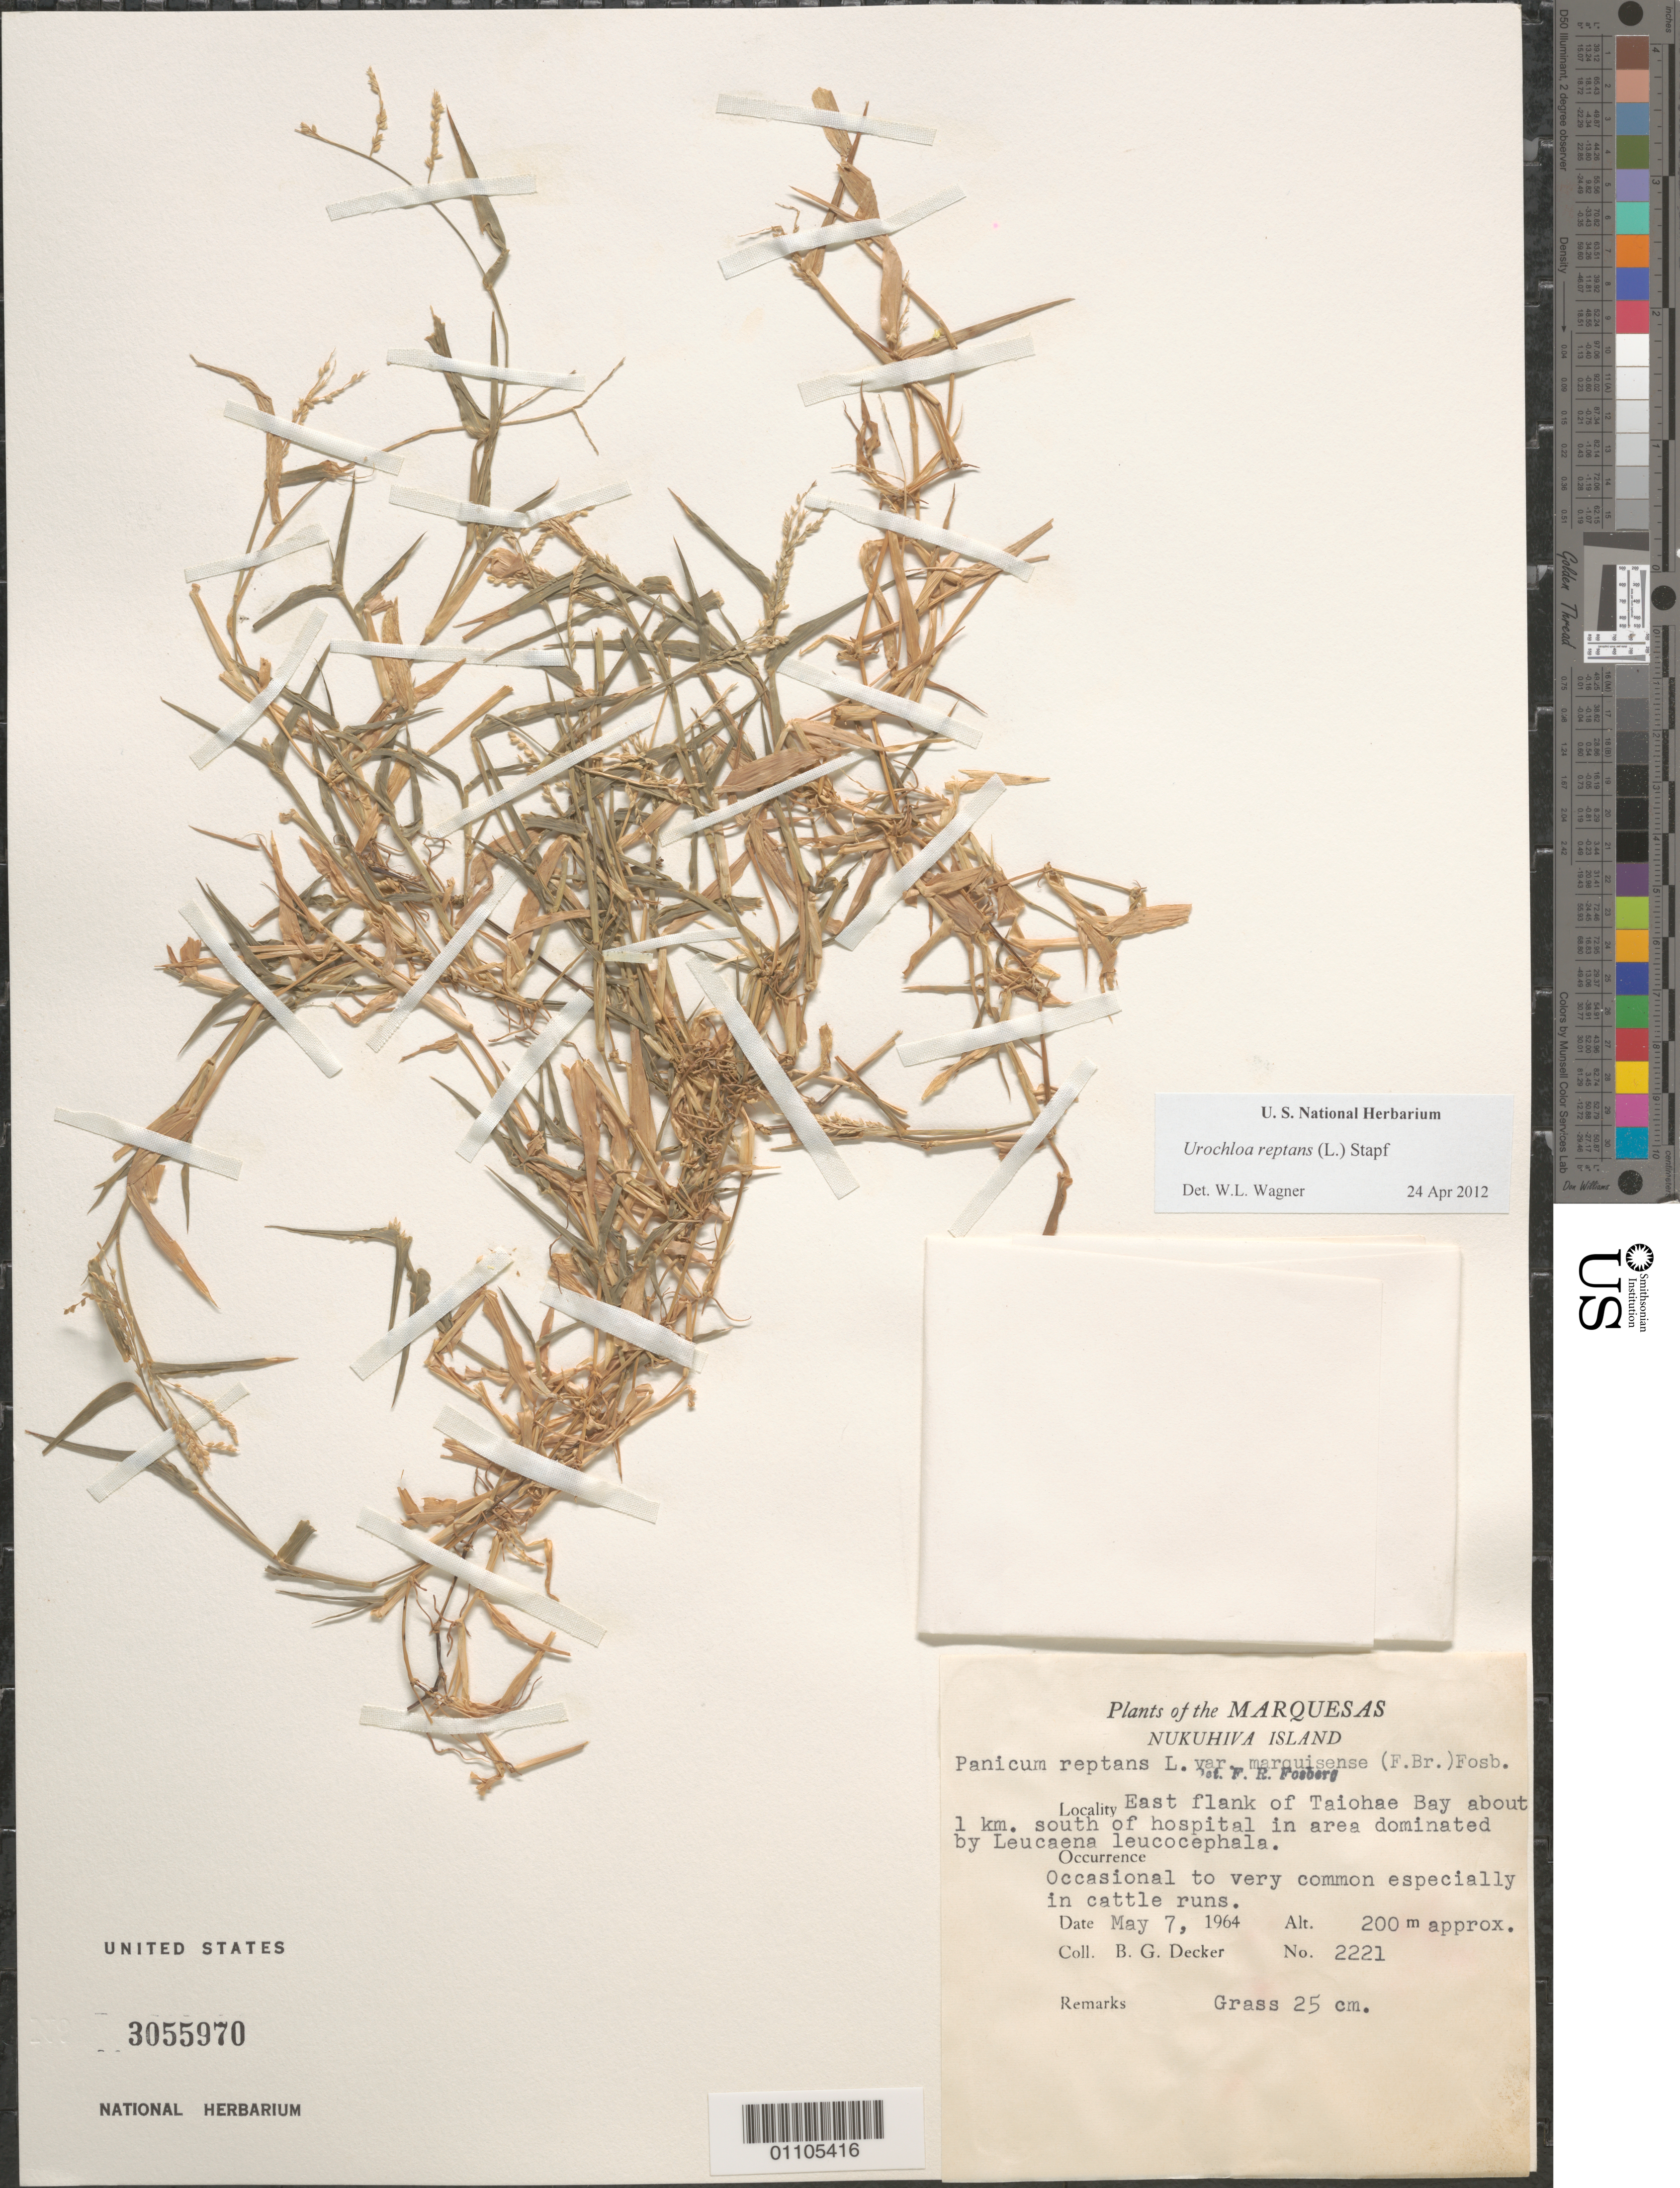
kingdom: Plantae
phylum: Tracheophyta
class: Liliopsida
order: Poales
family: Poaceae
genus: Urochloa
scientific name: Urochloa reptans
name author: (L.) Stapf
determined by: Wagner, W. L., (BOT), Smithsonian Institution - National Museum of Natural History (UNITED STATES)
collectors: B. G. Decker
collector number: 2221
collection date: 1964-05-07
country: French Polynesia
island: Nuku Hiva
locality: E flank of Taiohae Bay, 1 km S of hospital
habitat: area dominated by Leucaena leucocephala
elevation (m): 200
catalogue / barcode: US 3055970